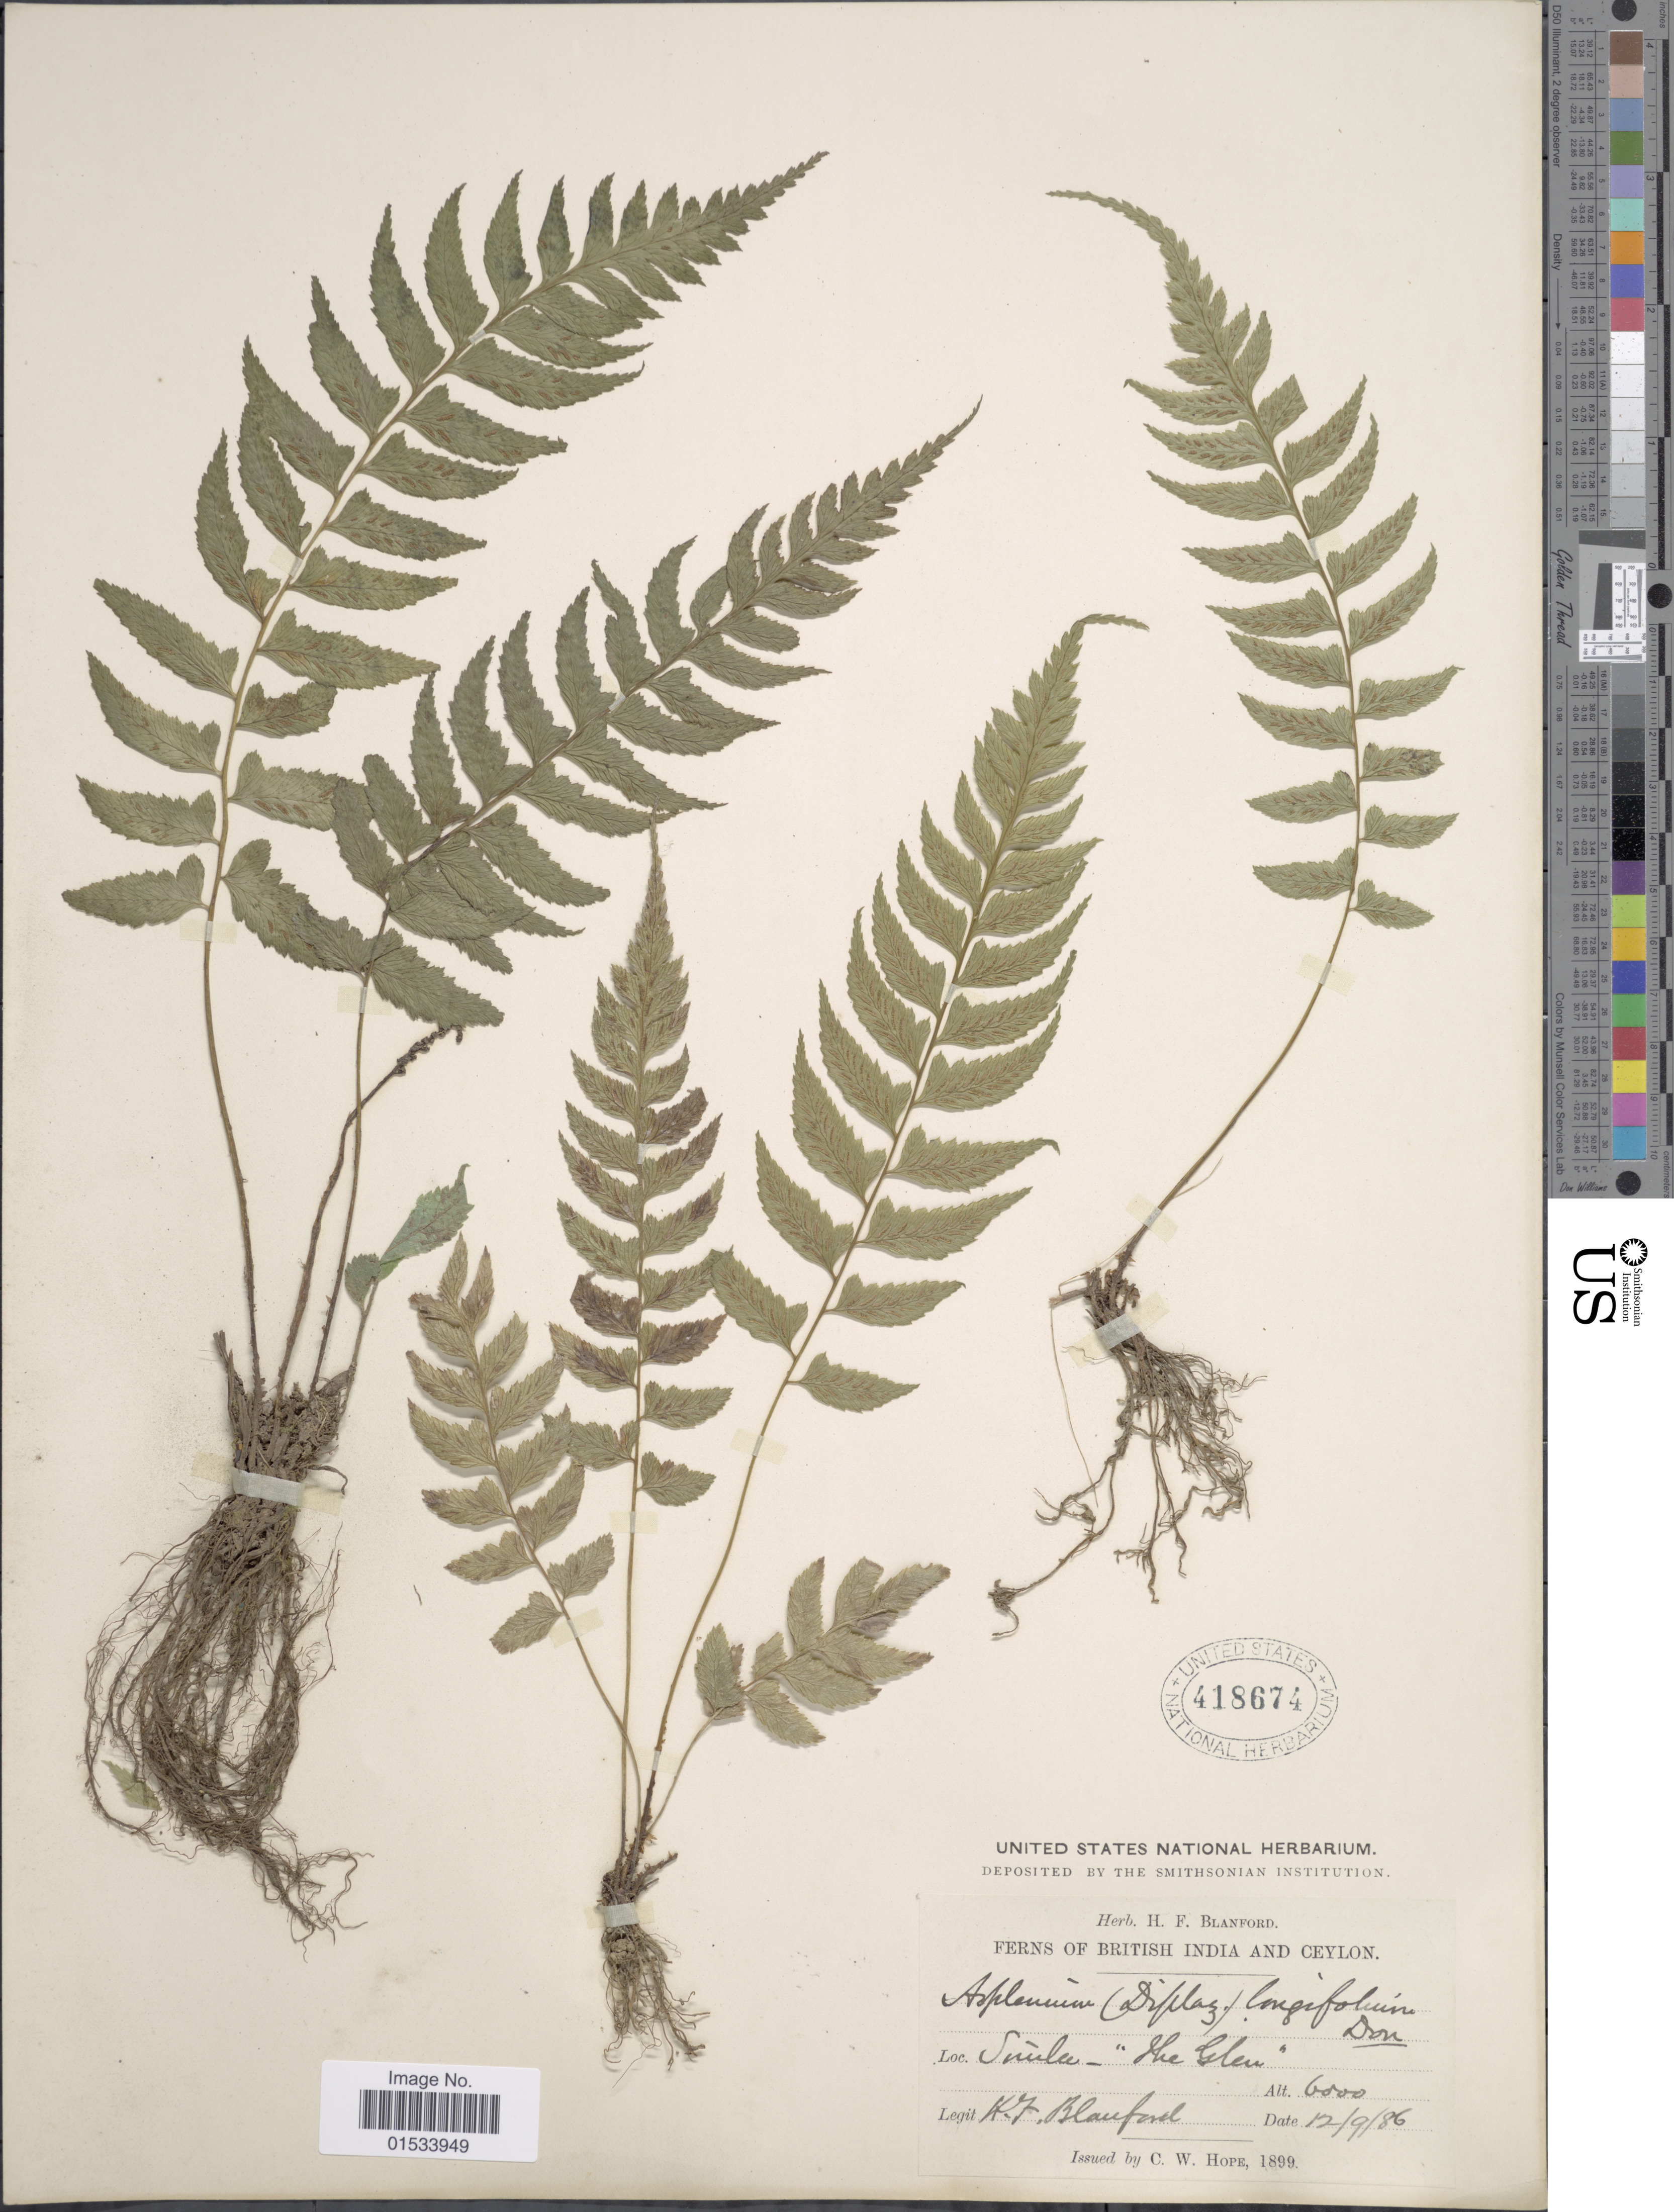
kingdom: Plantae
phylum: Tracheophyta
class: Polypodiopsida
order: Polypodiales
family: Athyriaceae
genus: Diplazium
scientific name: Diplazium lobulosum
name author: Wall. ex Mett.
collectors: H. Blanford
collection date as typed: Transcribed d/m/y: 12/9/86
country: India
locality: British India and Ceylon, Simla- "The Glen"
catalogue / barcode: US 418674